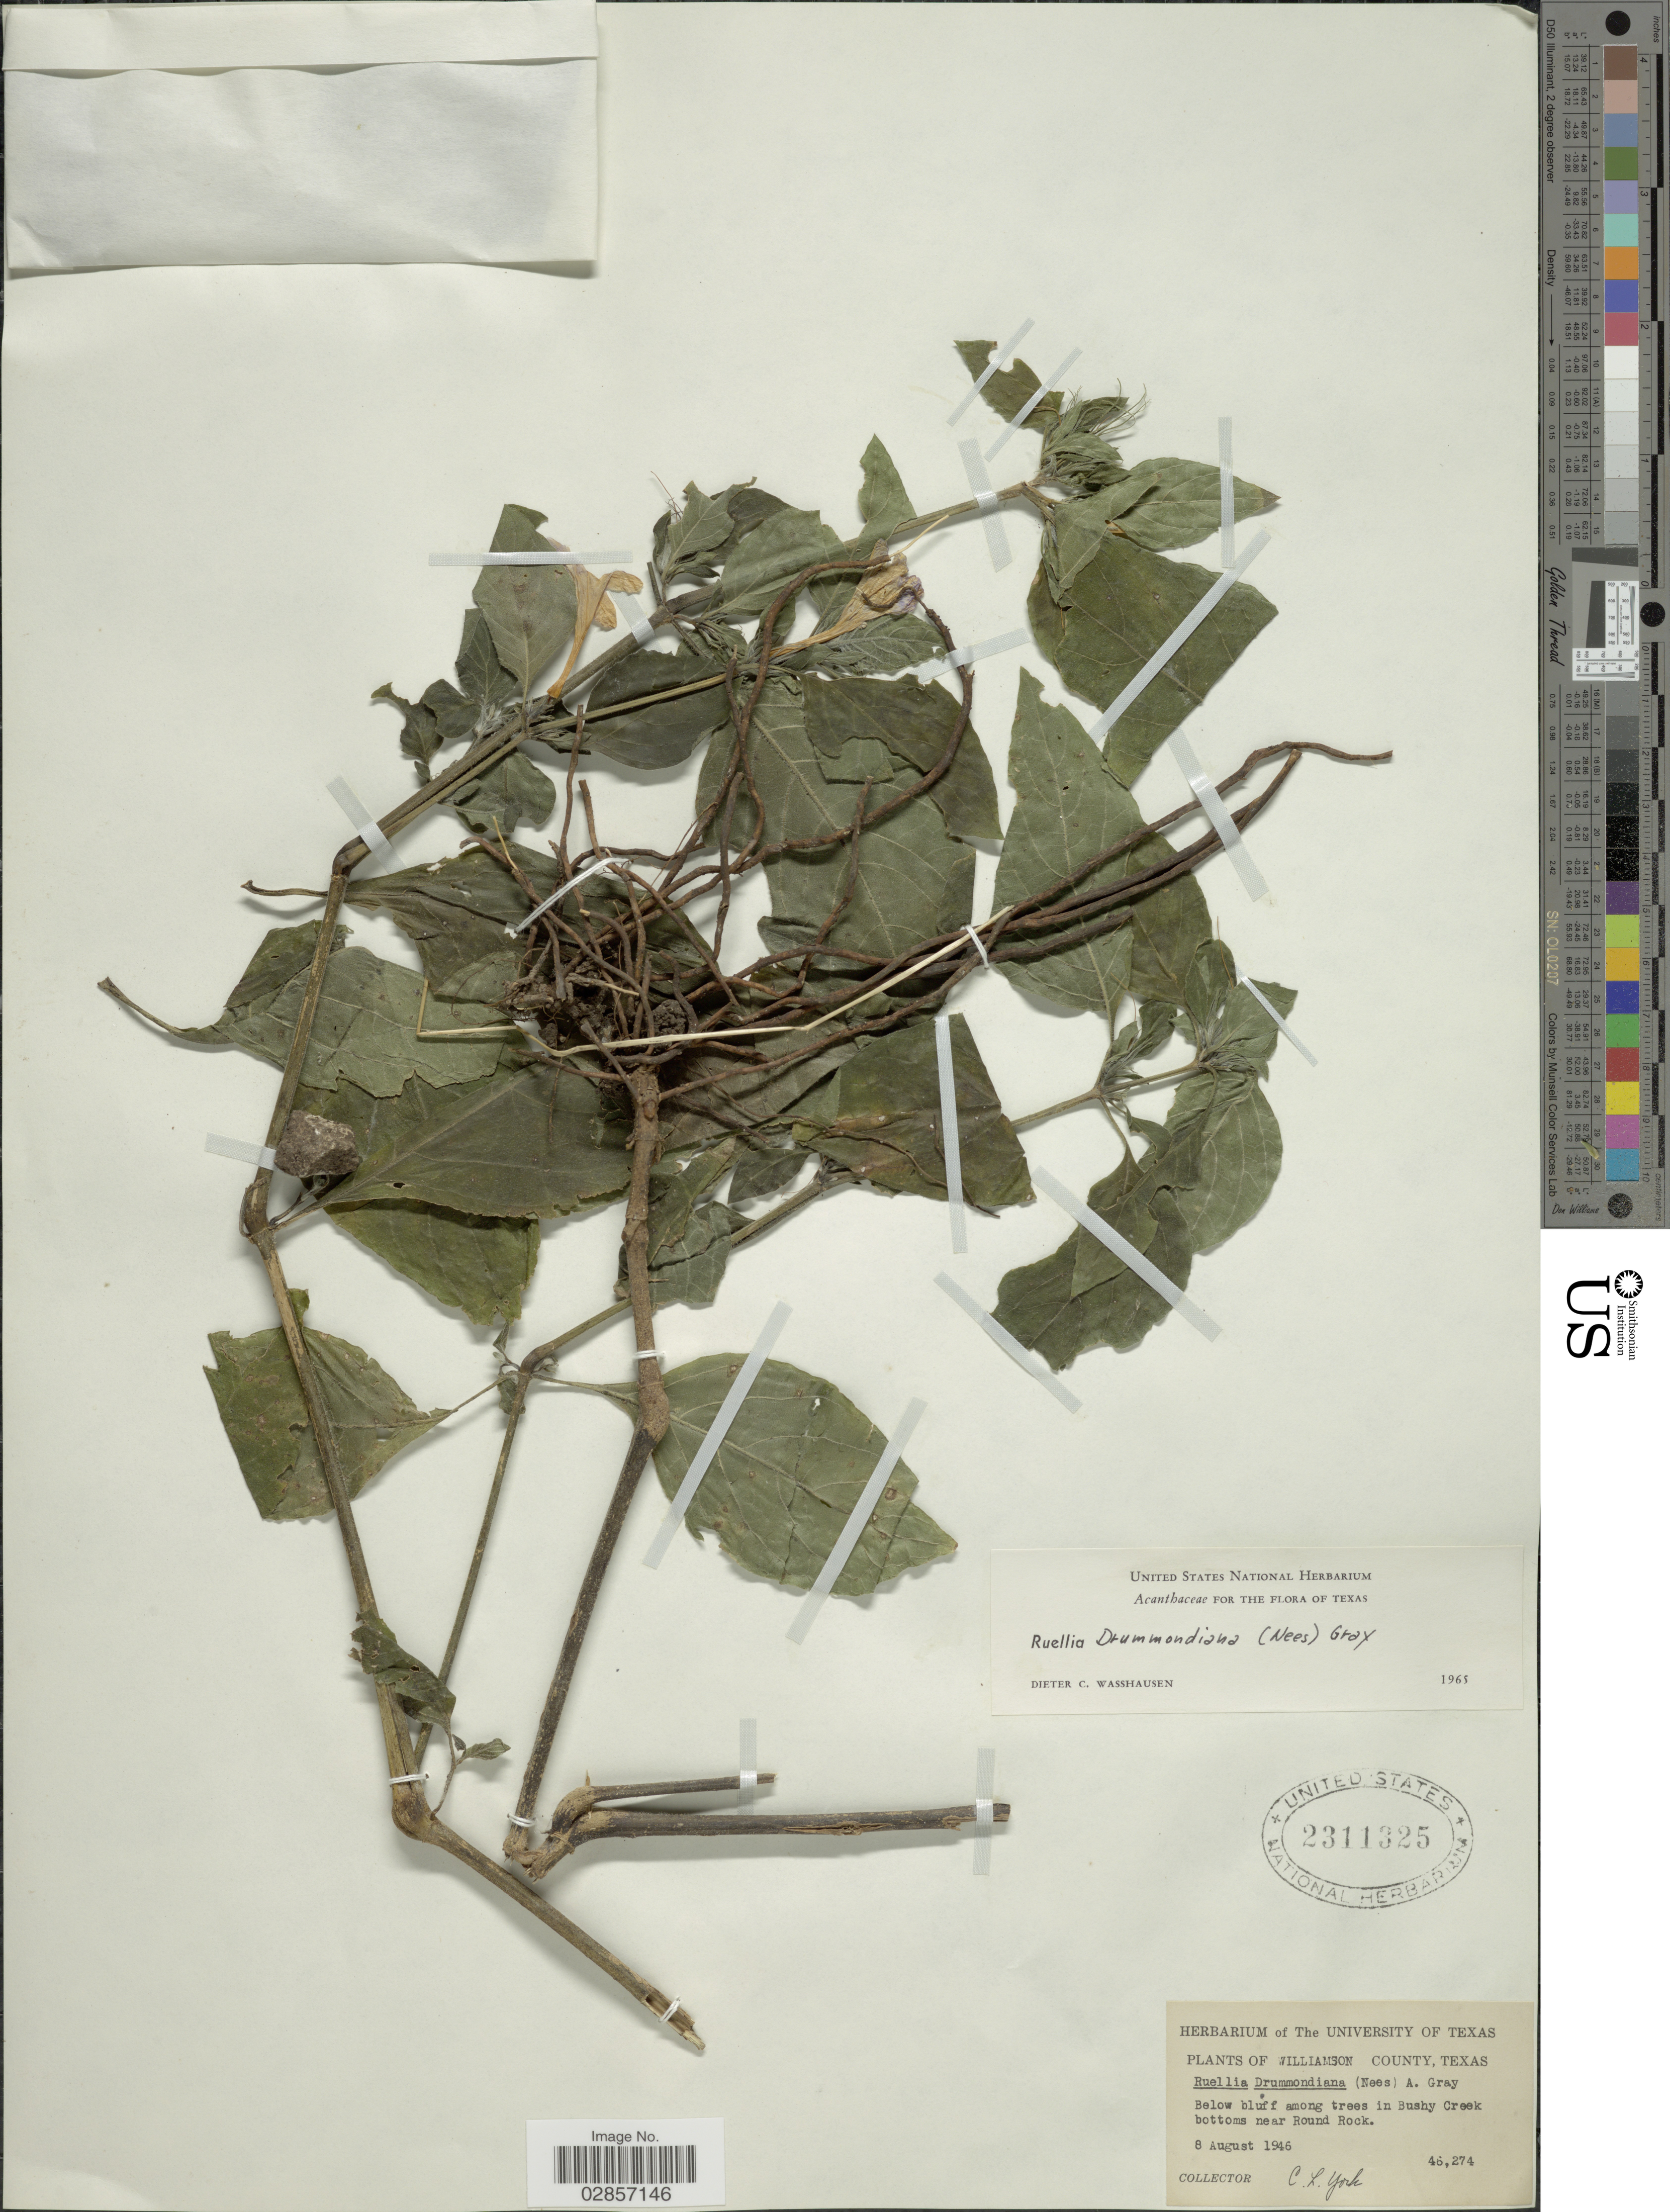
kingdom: Plantae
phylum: Tracheophyta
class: Magnoliopsida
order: Lamiales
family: Acanthaceae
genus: Ruellia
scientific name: Ruellia drummondiana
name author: (Nees) A. Gray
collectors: C. L. York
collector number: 46274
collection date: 1946-08-08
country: United States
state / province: Texas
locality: Williamson County, Below bluff among trees in Bushy Creek bottoms near Round Rock.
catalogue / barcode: US 2311325